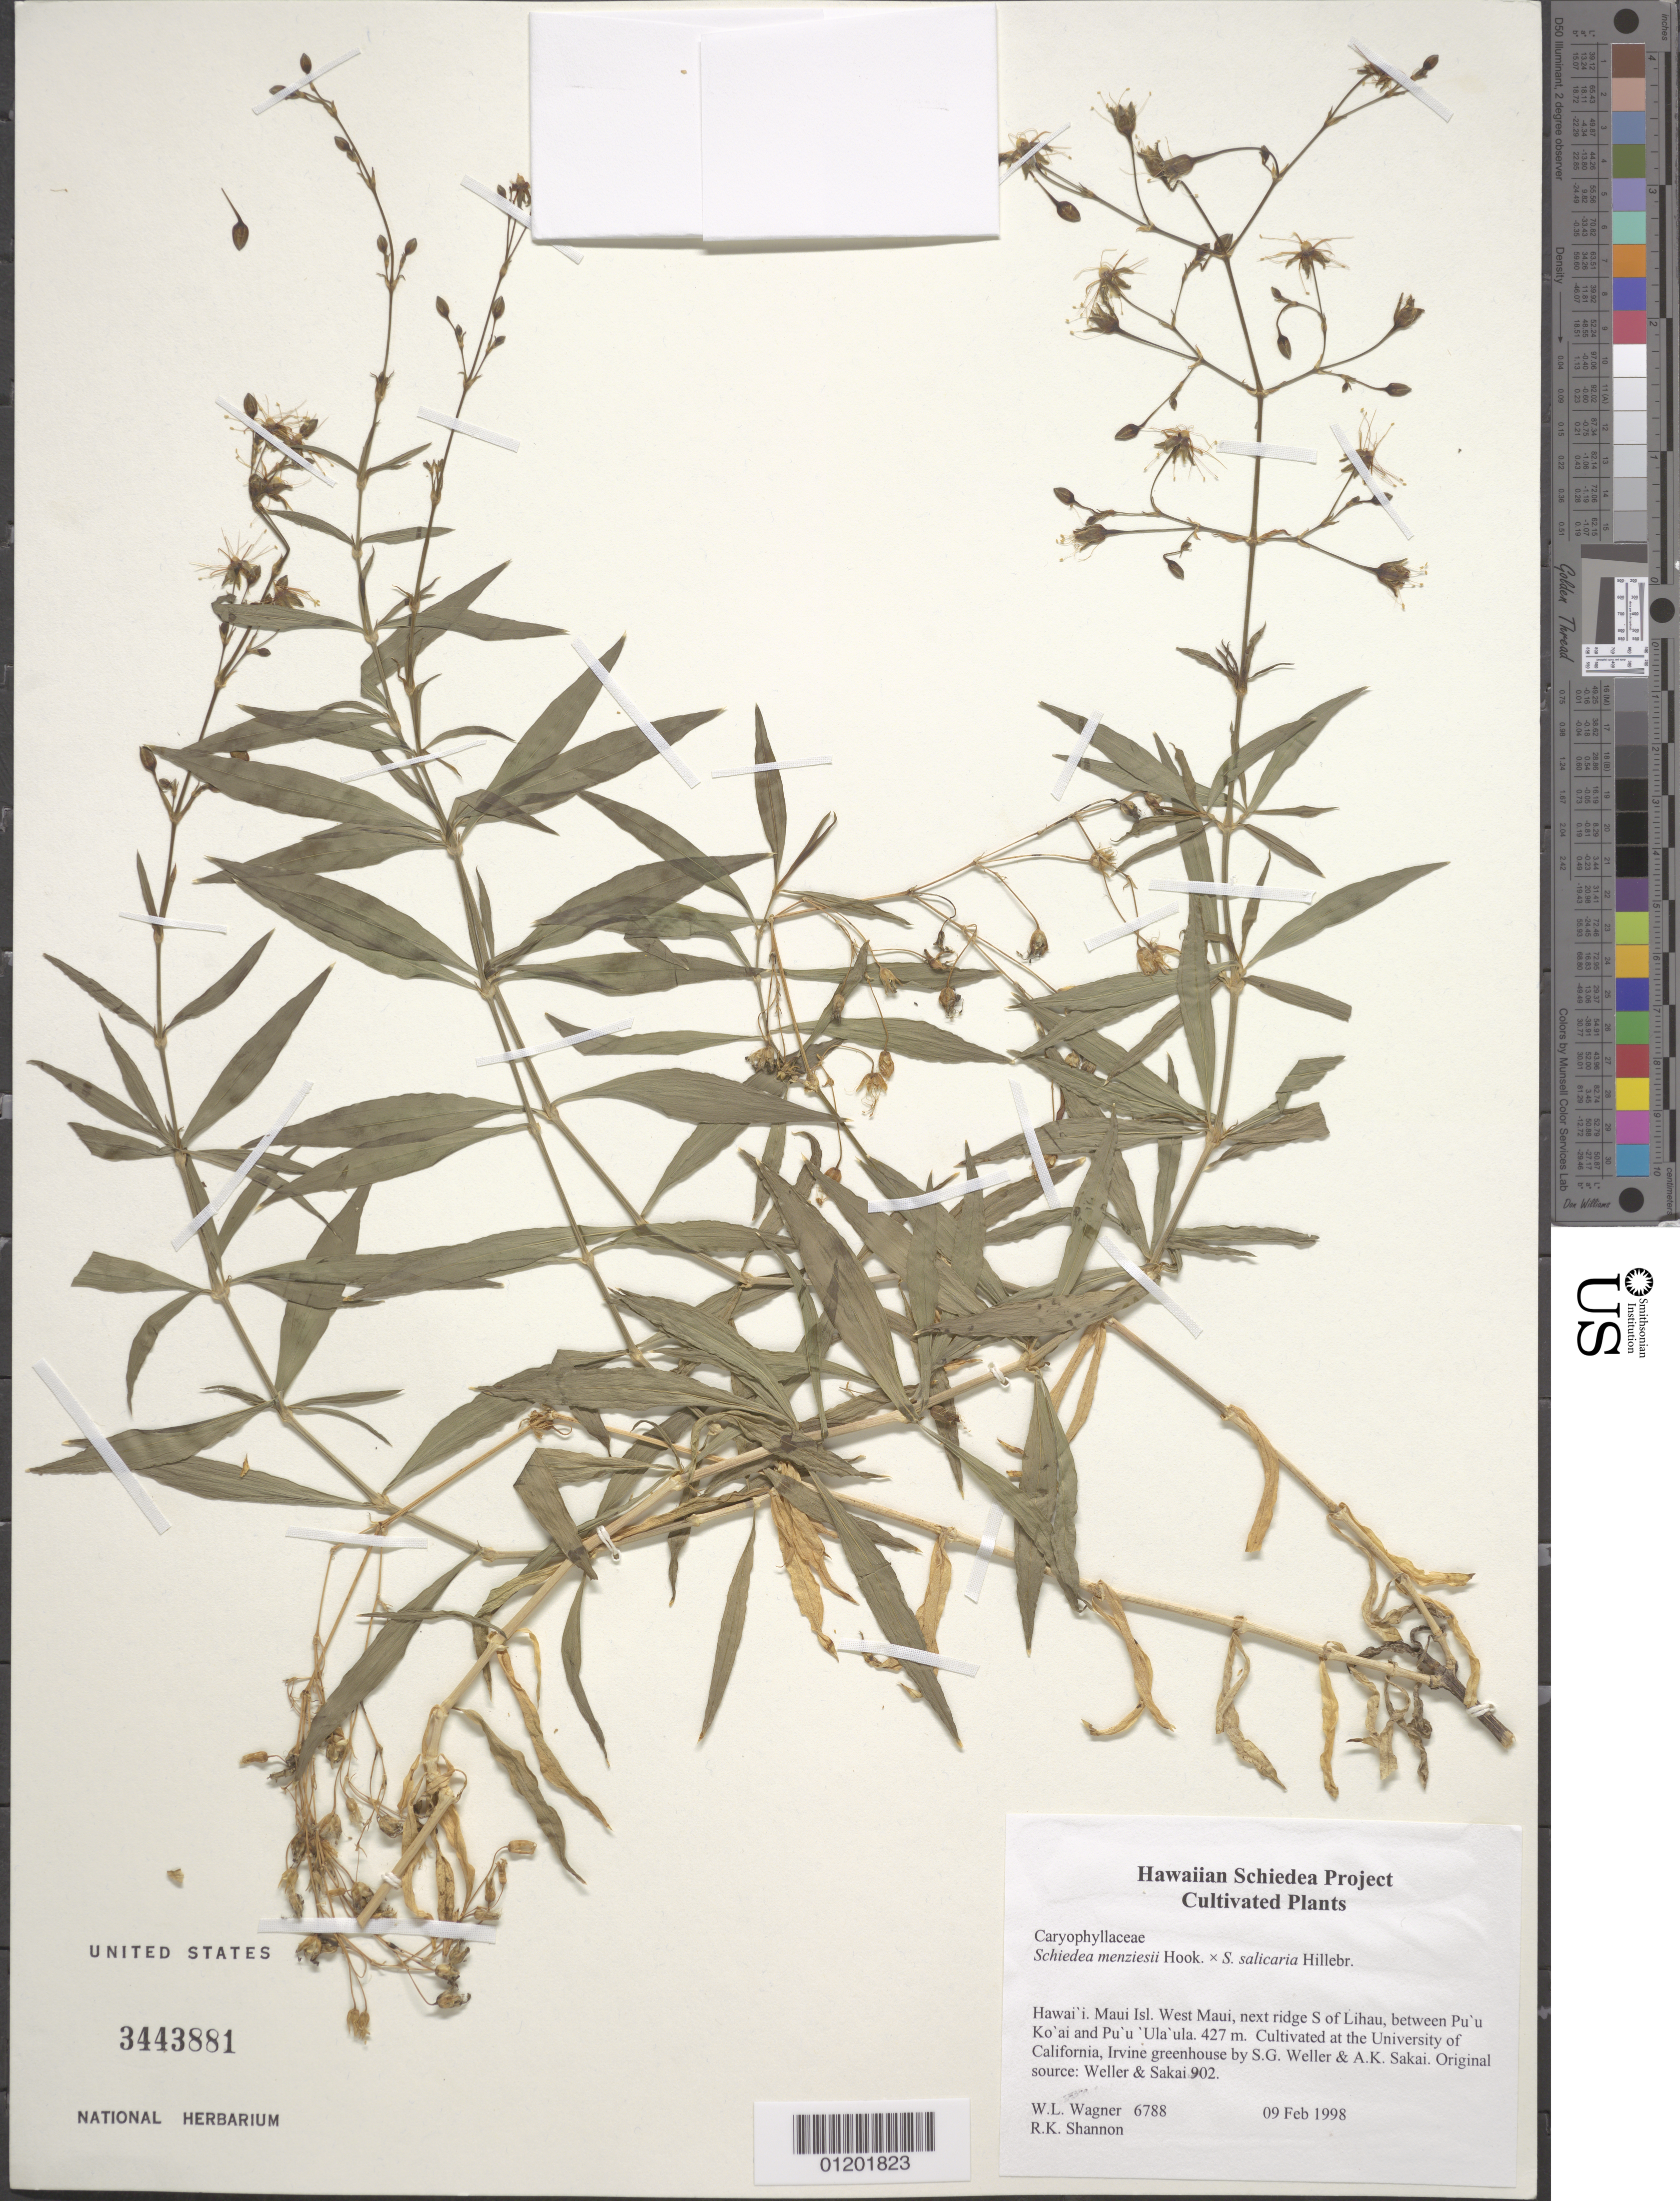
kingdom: Plantae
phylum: Tracheophyta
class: Magnoliopsida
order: Caryophyllales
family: Caryophyllaceae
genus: Schiedea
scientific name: Schiedea menziesii x S. salicaria Hillebr.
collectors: W. L. Wagner & R. Shannon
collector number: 6788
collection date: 1998-02-09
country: United States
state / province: California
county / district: Orange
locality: University of California, Irvine greenhouse.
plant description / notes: Cultivated at the University of California, Irvine greenhouse by S.G. Weller & A.K. Sakai. Original source: Weller and Sakai 902. West Maui, next ridge S of Lihau, between Pu'u Ko'ai and Pu'u 'Ula'ula, 427m.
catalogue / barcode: US 3443881